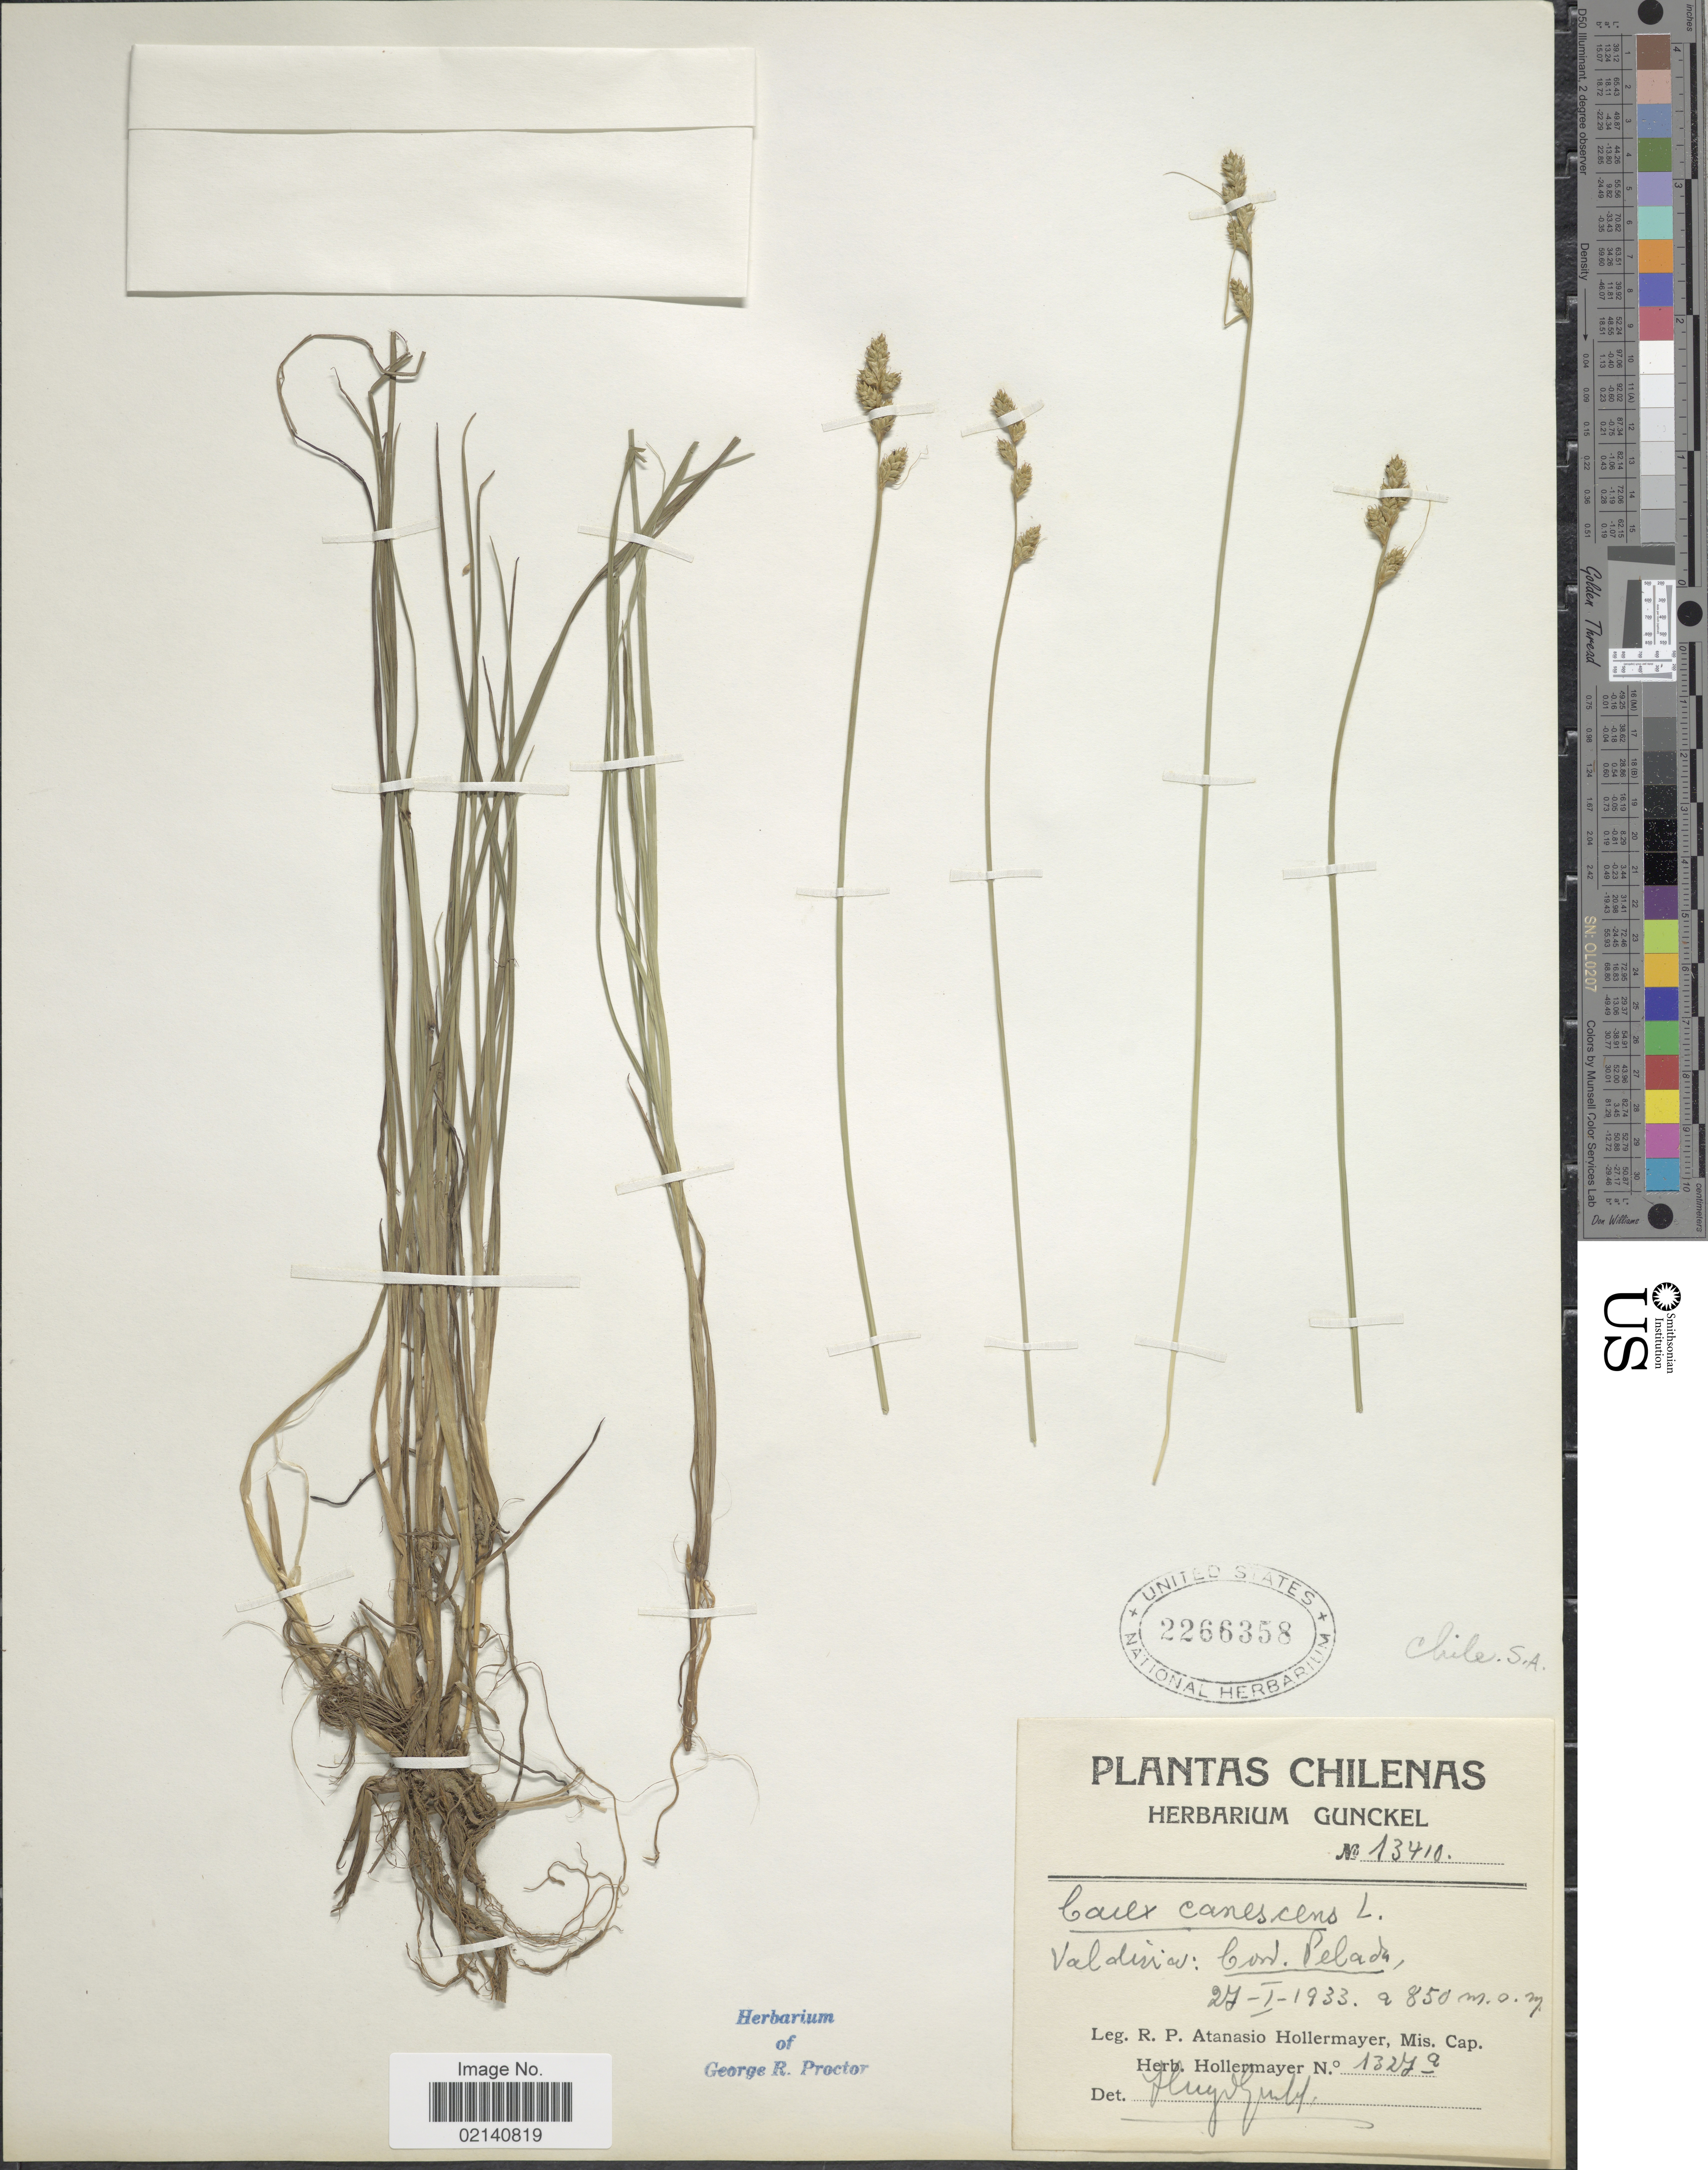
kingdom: Plantae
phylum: Tracheophyta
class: Liliopsida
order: Poales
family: Cyperaceae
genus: Carex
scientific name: Carex canescens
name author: L.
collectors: R. Hollermayer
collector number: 1327a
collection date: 1933-01-27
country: Chile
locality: Valdivia: Cord. Pelada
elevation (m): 850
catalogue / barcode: US 2266358